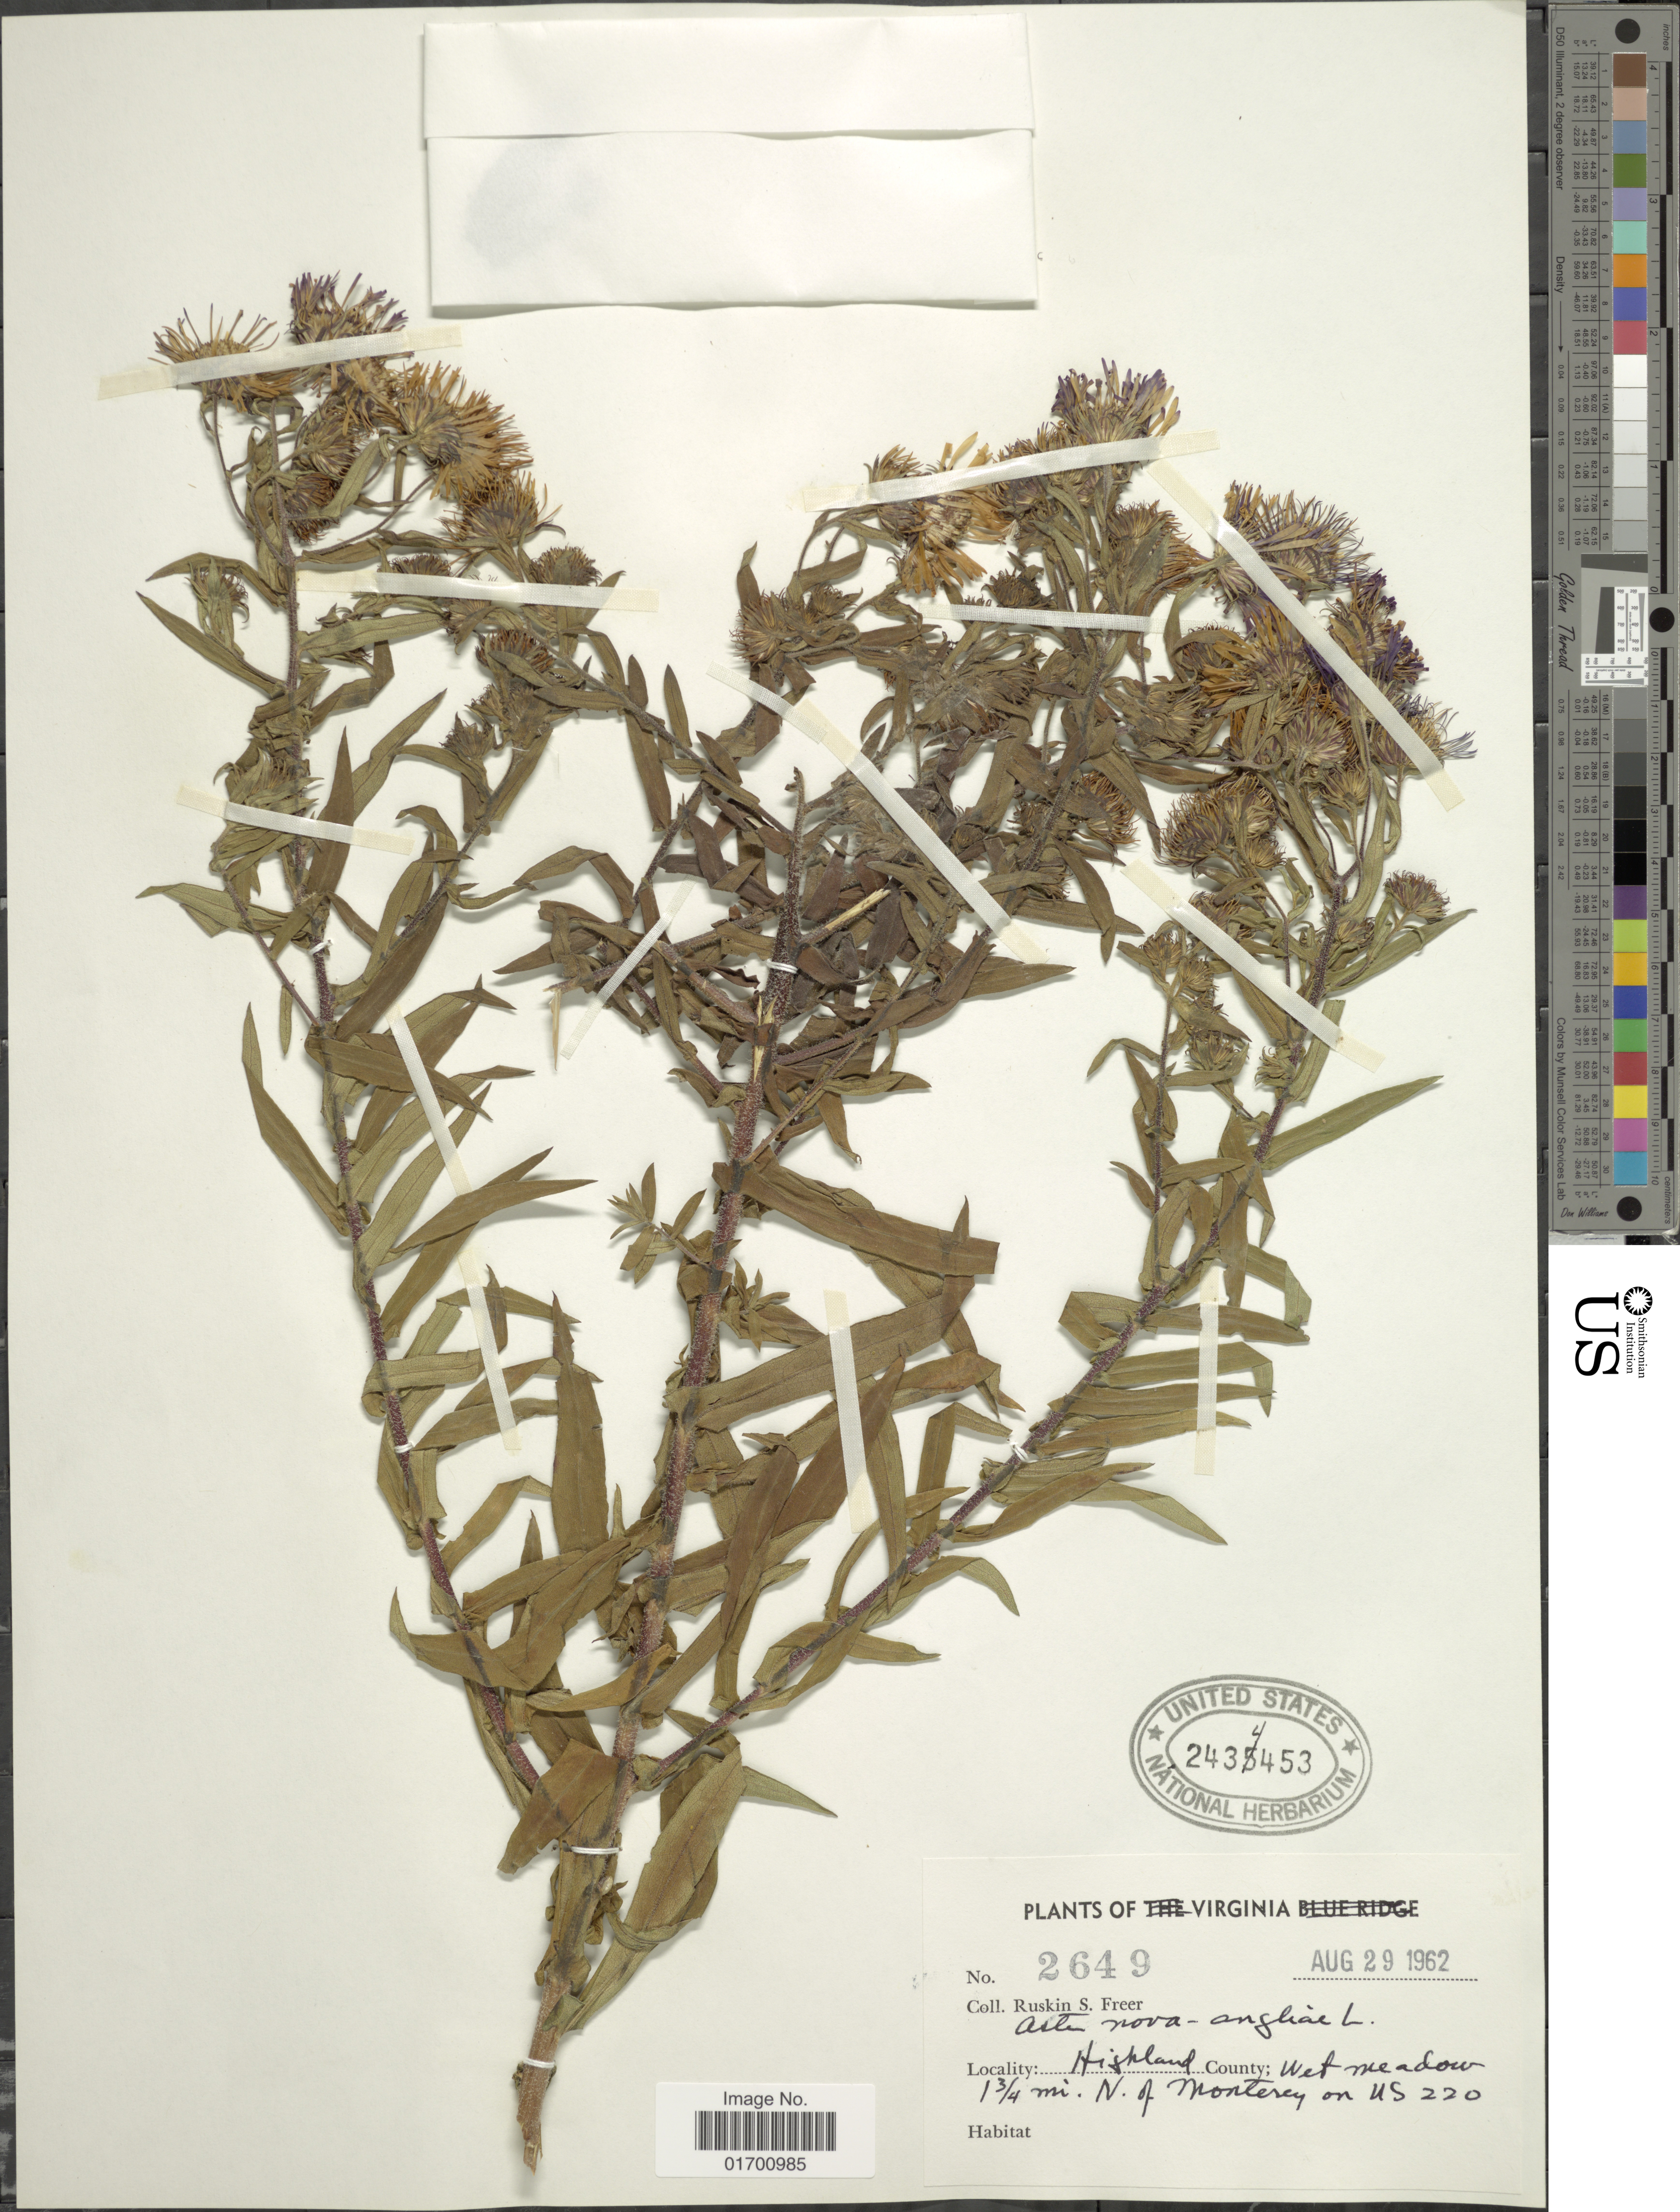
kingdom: Plantae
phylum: Tracheophyta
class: Magnoliopsida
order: Asterales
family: Asteraceae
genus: Symphyotrichum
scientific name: Symphyotrichum novae-angliae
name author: (L.) G.L. Nesom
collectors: R. Freer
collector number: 2649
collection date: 1962-08-29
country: United States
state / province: Virginia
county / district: Highland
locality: wet meadow 1 3/4 mi. N. of Monterey on US 220.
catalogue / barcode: US 2434453